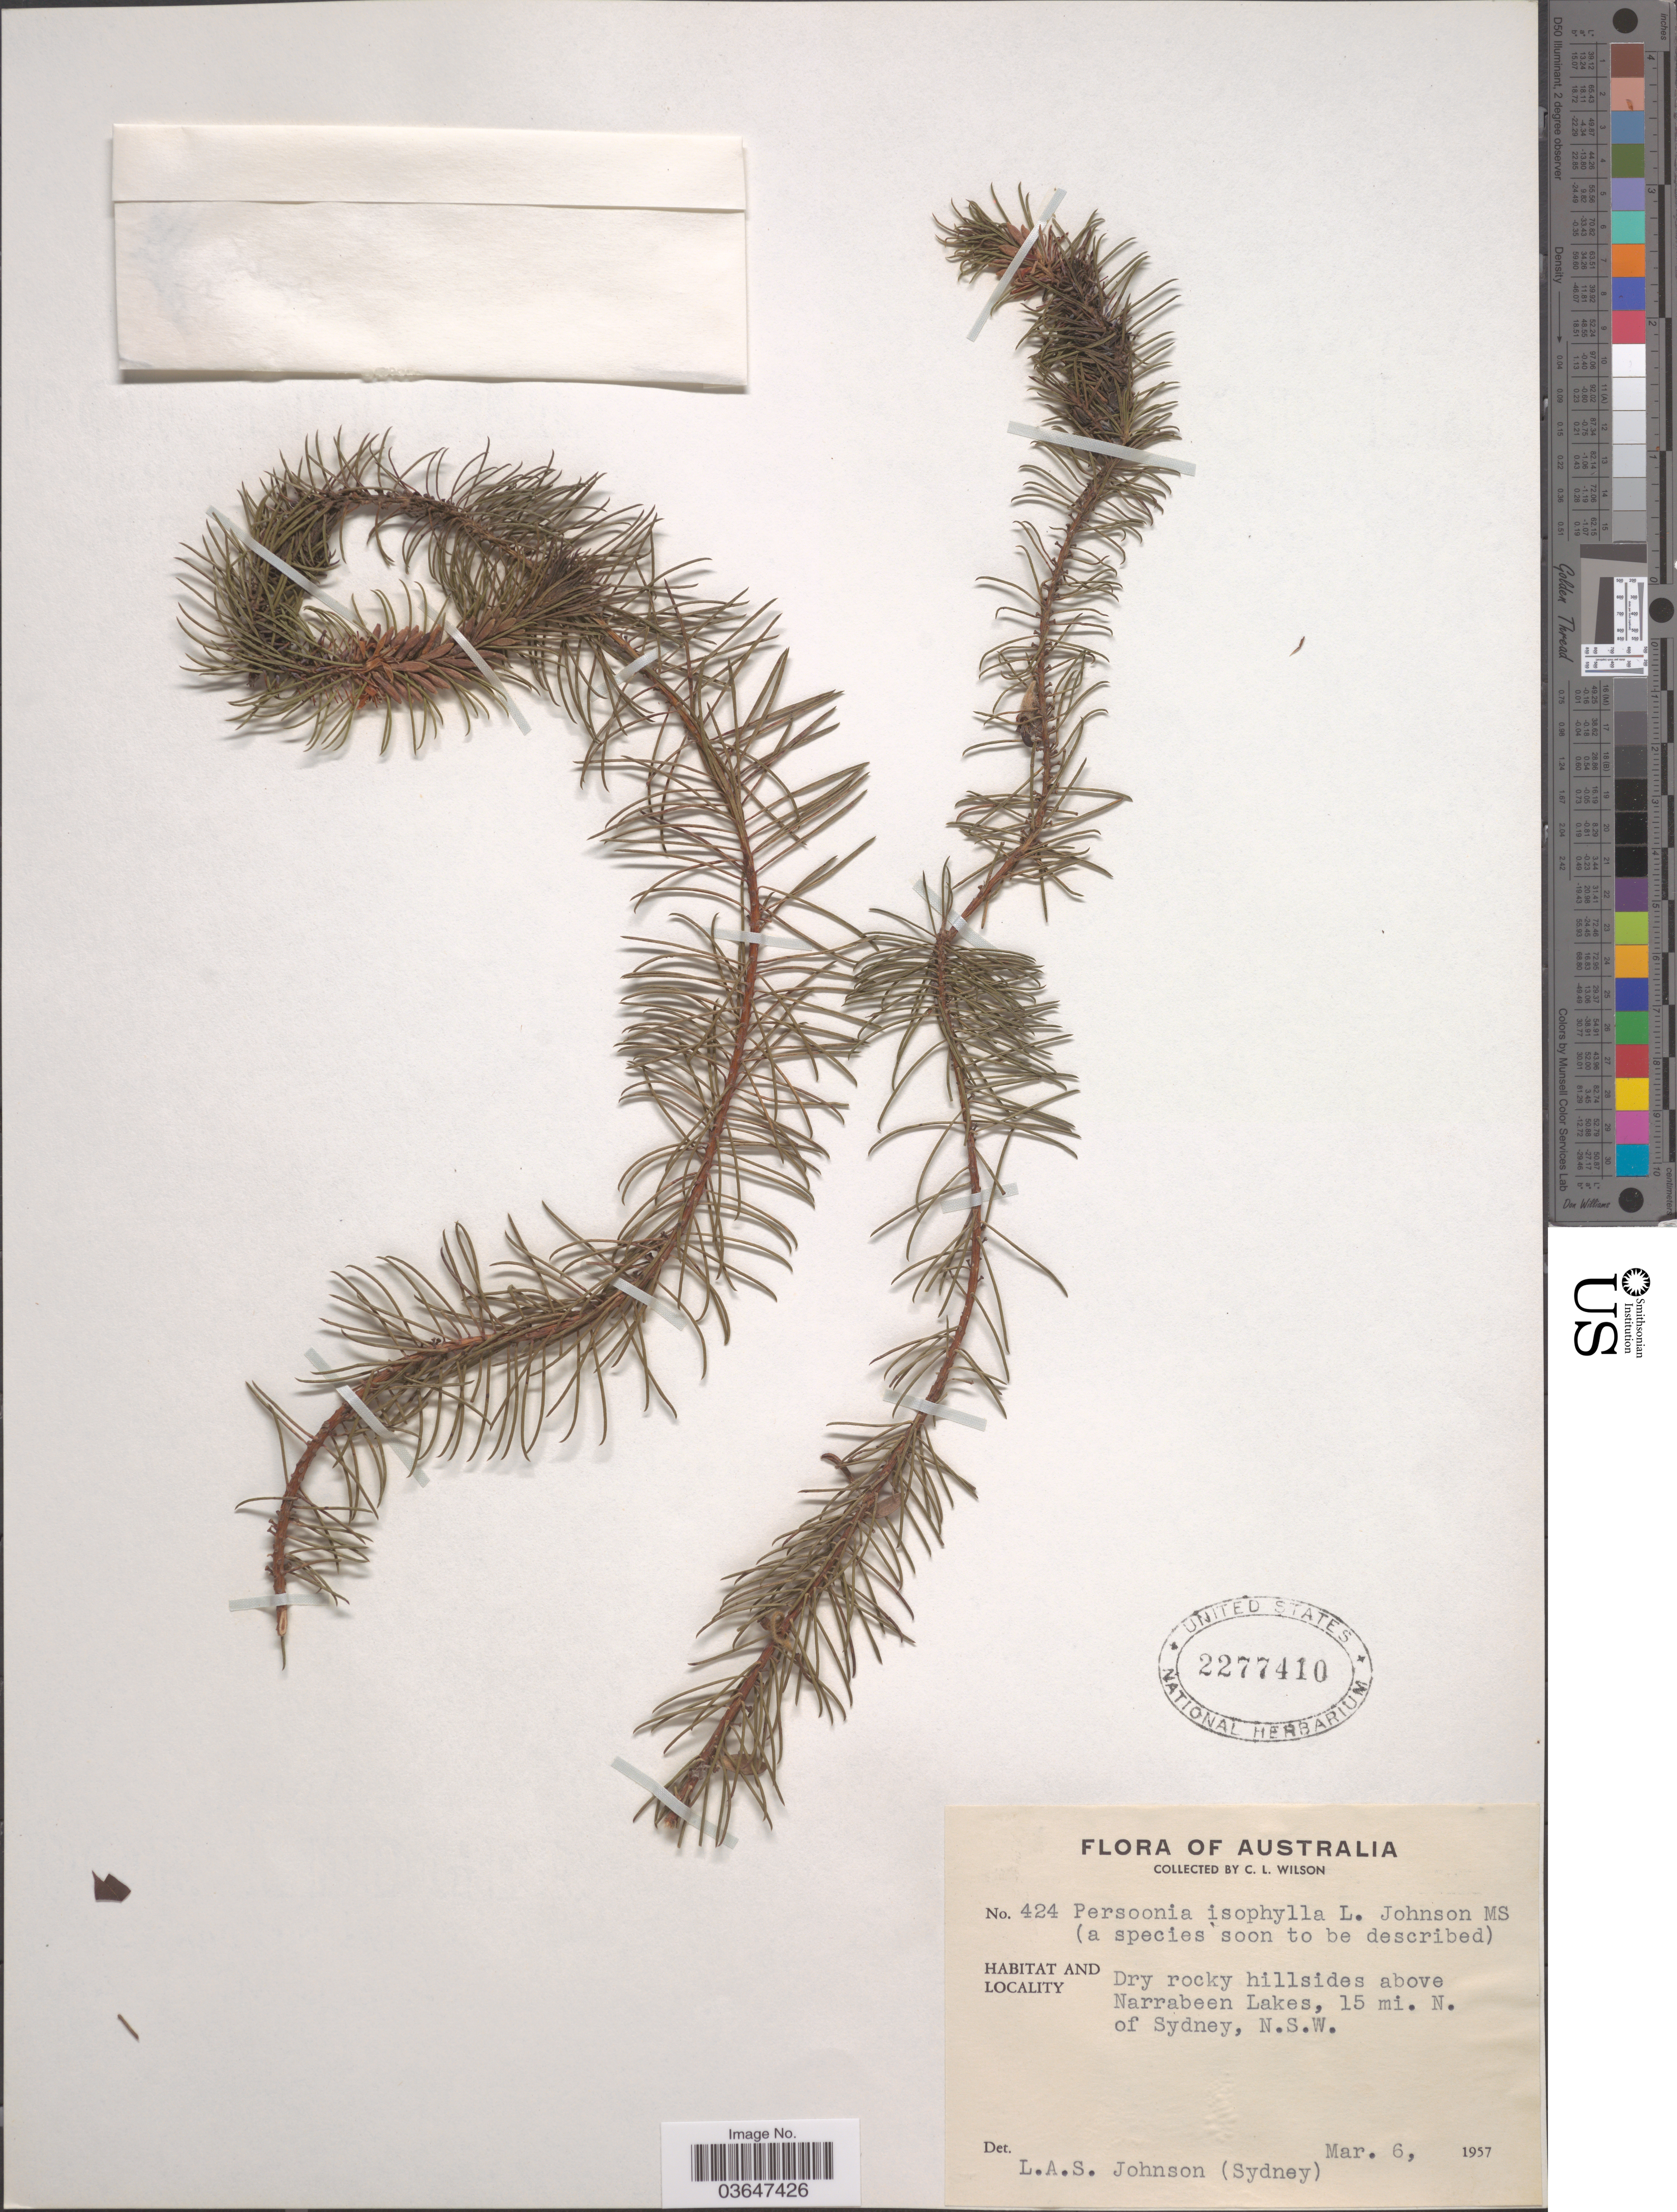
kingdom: Plantae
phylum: Tracheophyta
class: Magnoliopsida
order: Proteales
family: Proteaceae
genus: Persoonia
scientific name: Persoonia isophylla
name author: L.A.S. Johnson & P.H.Weston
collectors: C. L. Wilson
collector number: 424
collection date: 1957-03-06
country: Australia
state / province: New South Wales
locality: Dry rocky hillsides above Narrabeen Lakes, 15 mi. N. of Sydney.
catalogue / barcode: US 2277410